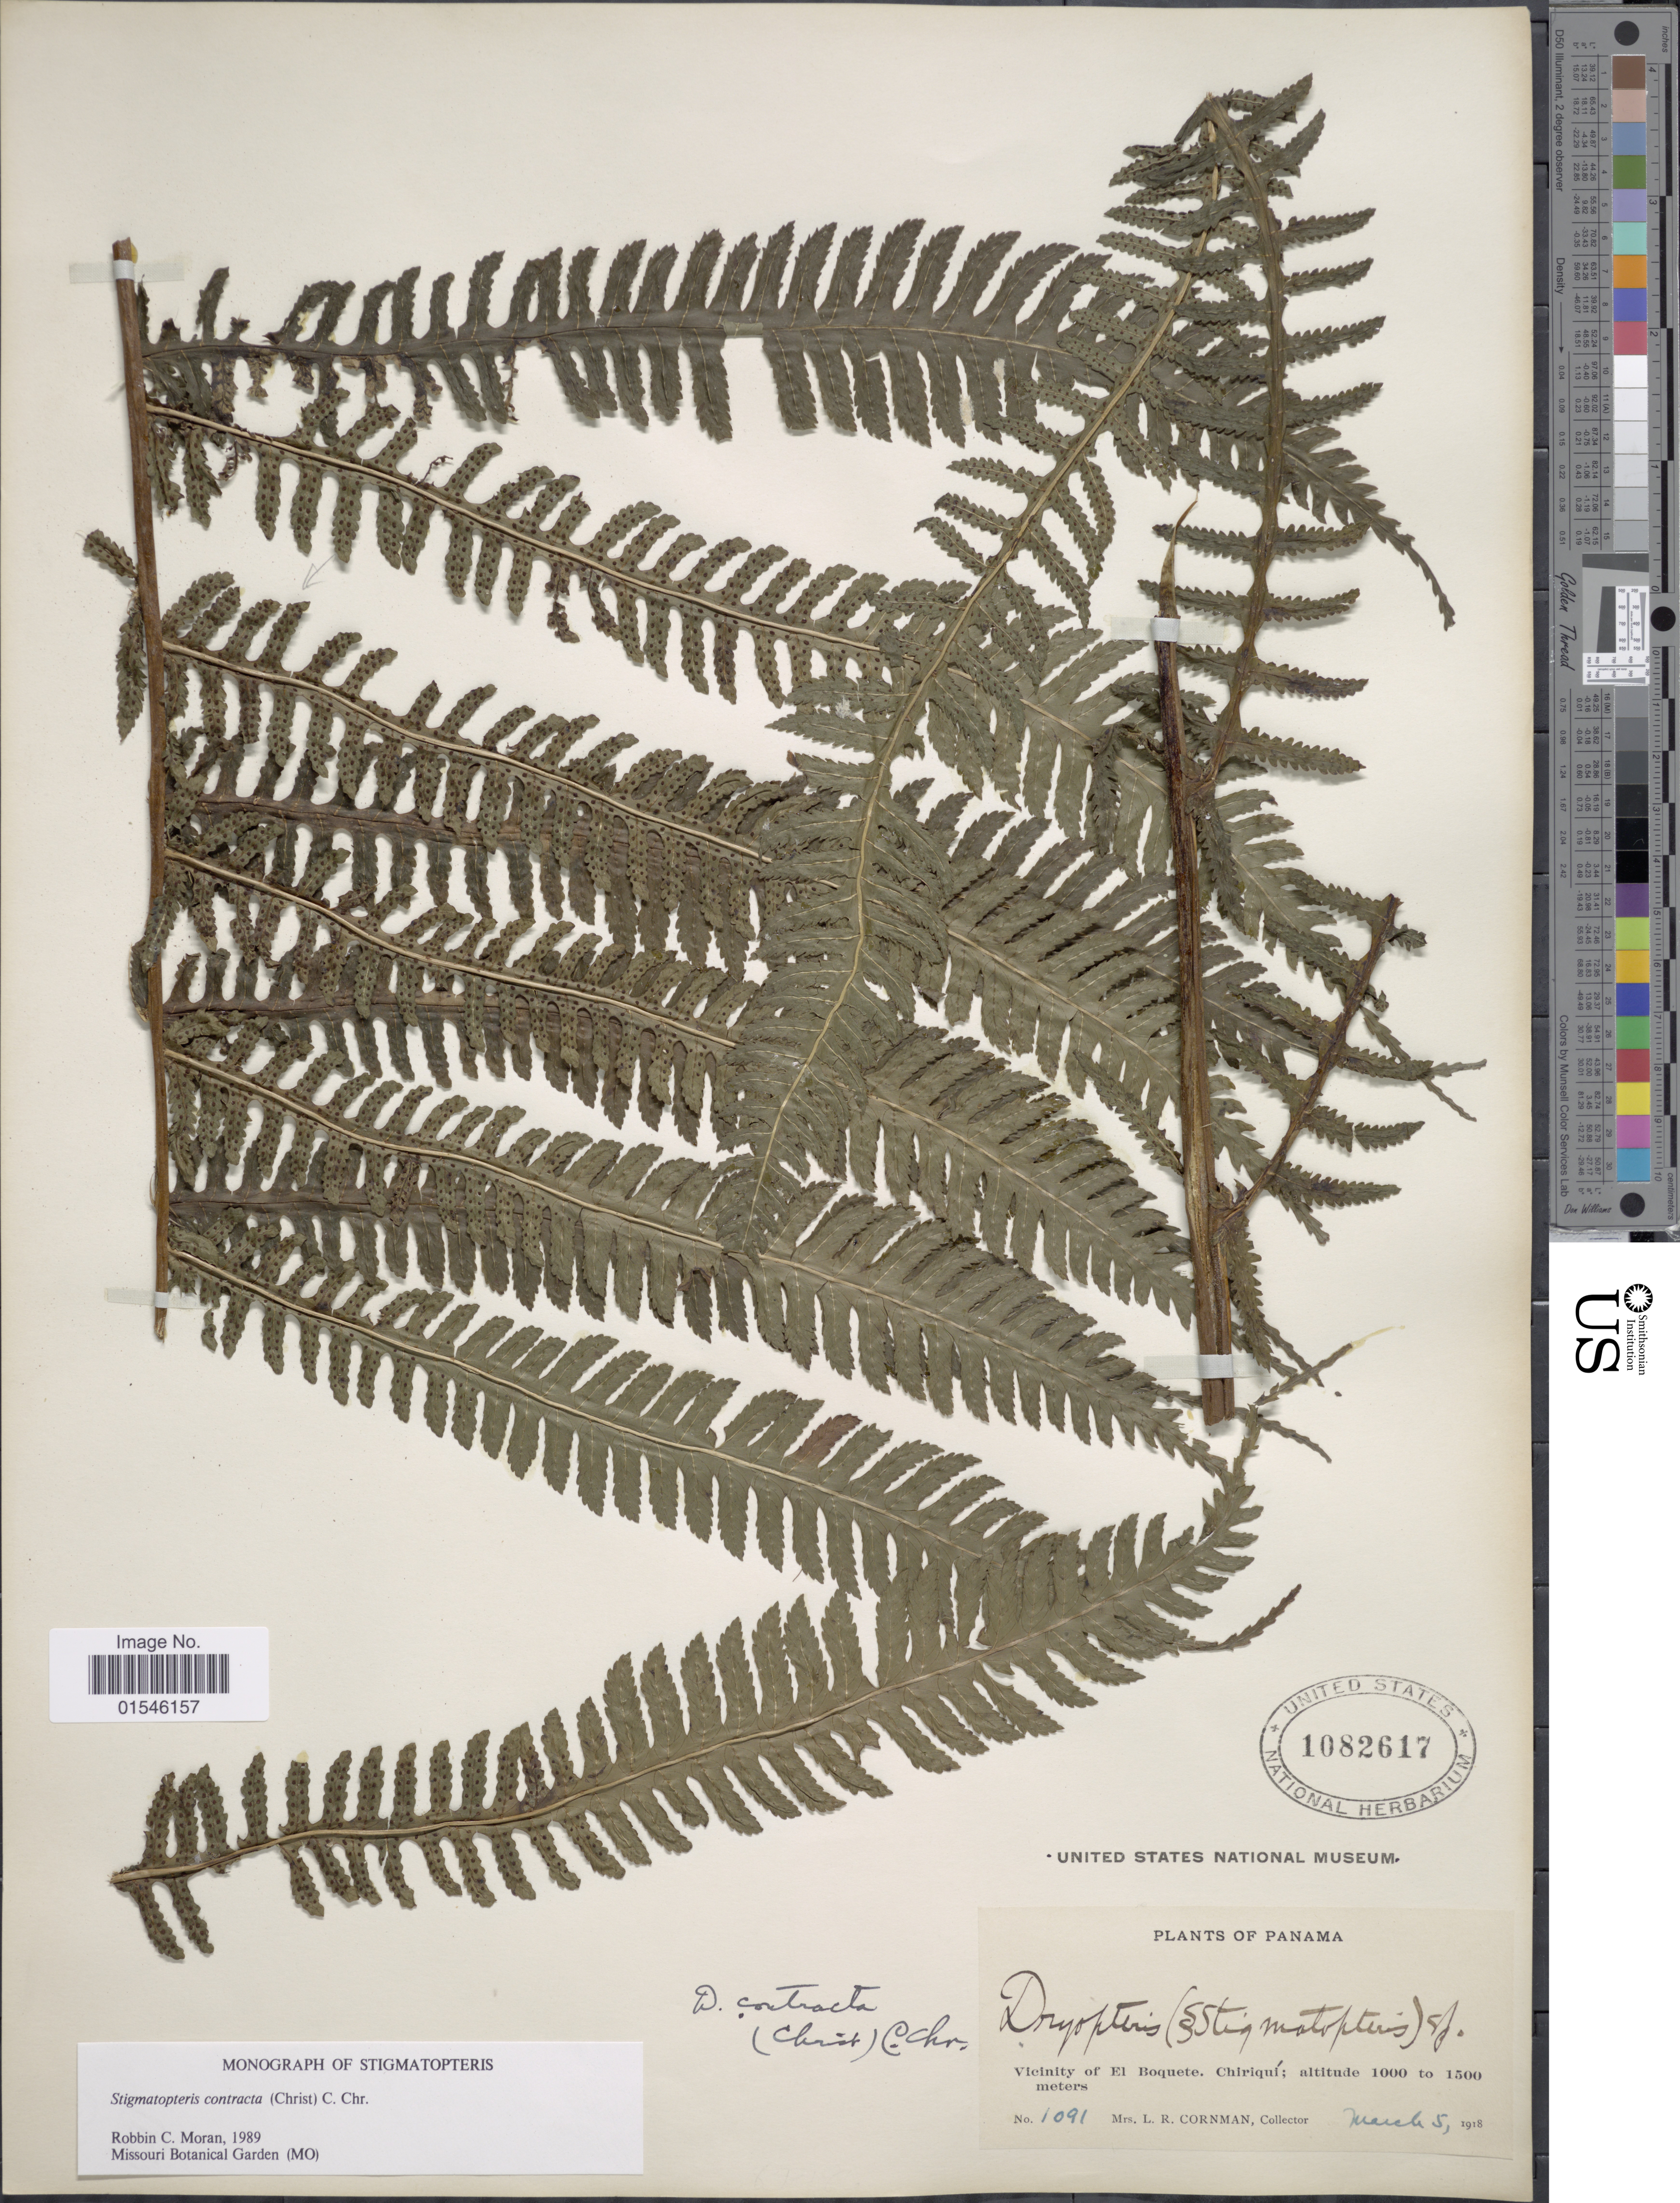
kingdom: Plantae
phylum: Tracheophyta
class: Polypodiopsida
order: Polypodiales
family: Dryopteridaceae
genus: Stigmatopteris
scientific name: Stigmatopteris contracta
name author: (Christ) C. Chr.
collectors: L. Cornman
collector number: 1091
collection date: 1918-03-05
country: Panama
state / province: Chiriqui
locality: Vicinity of El Boquete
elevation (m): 1000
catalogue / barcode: US 1082617